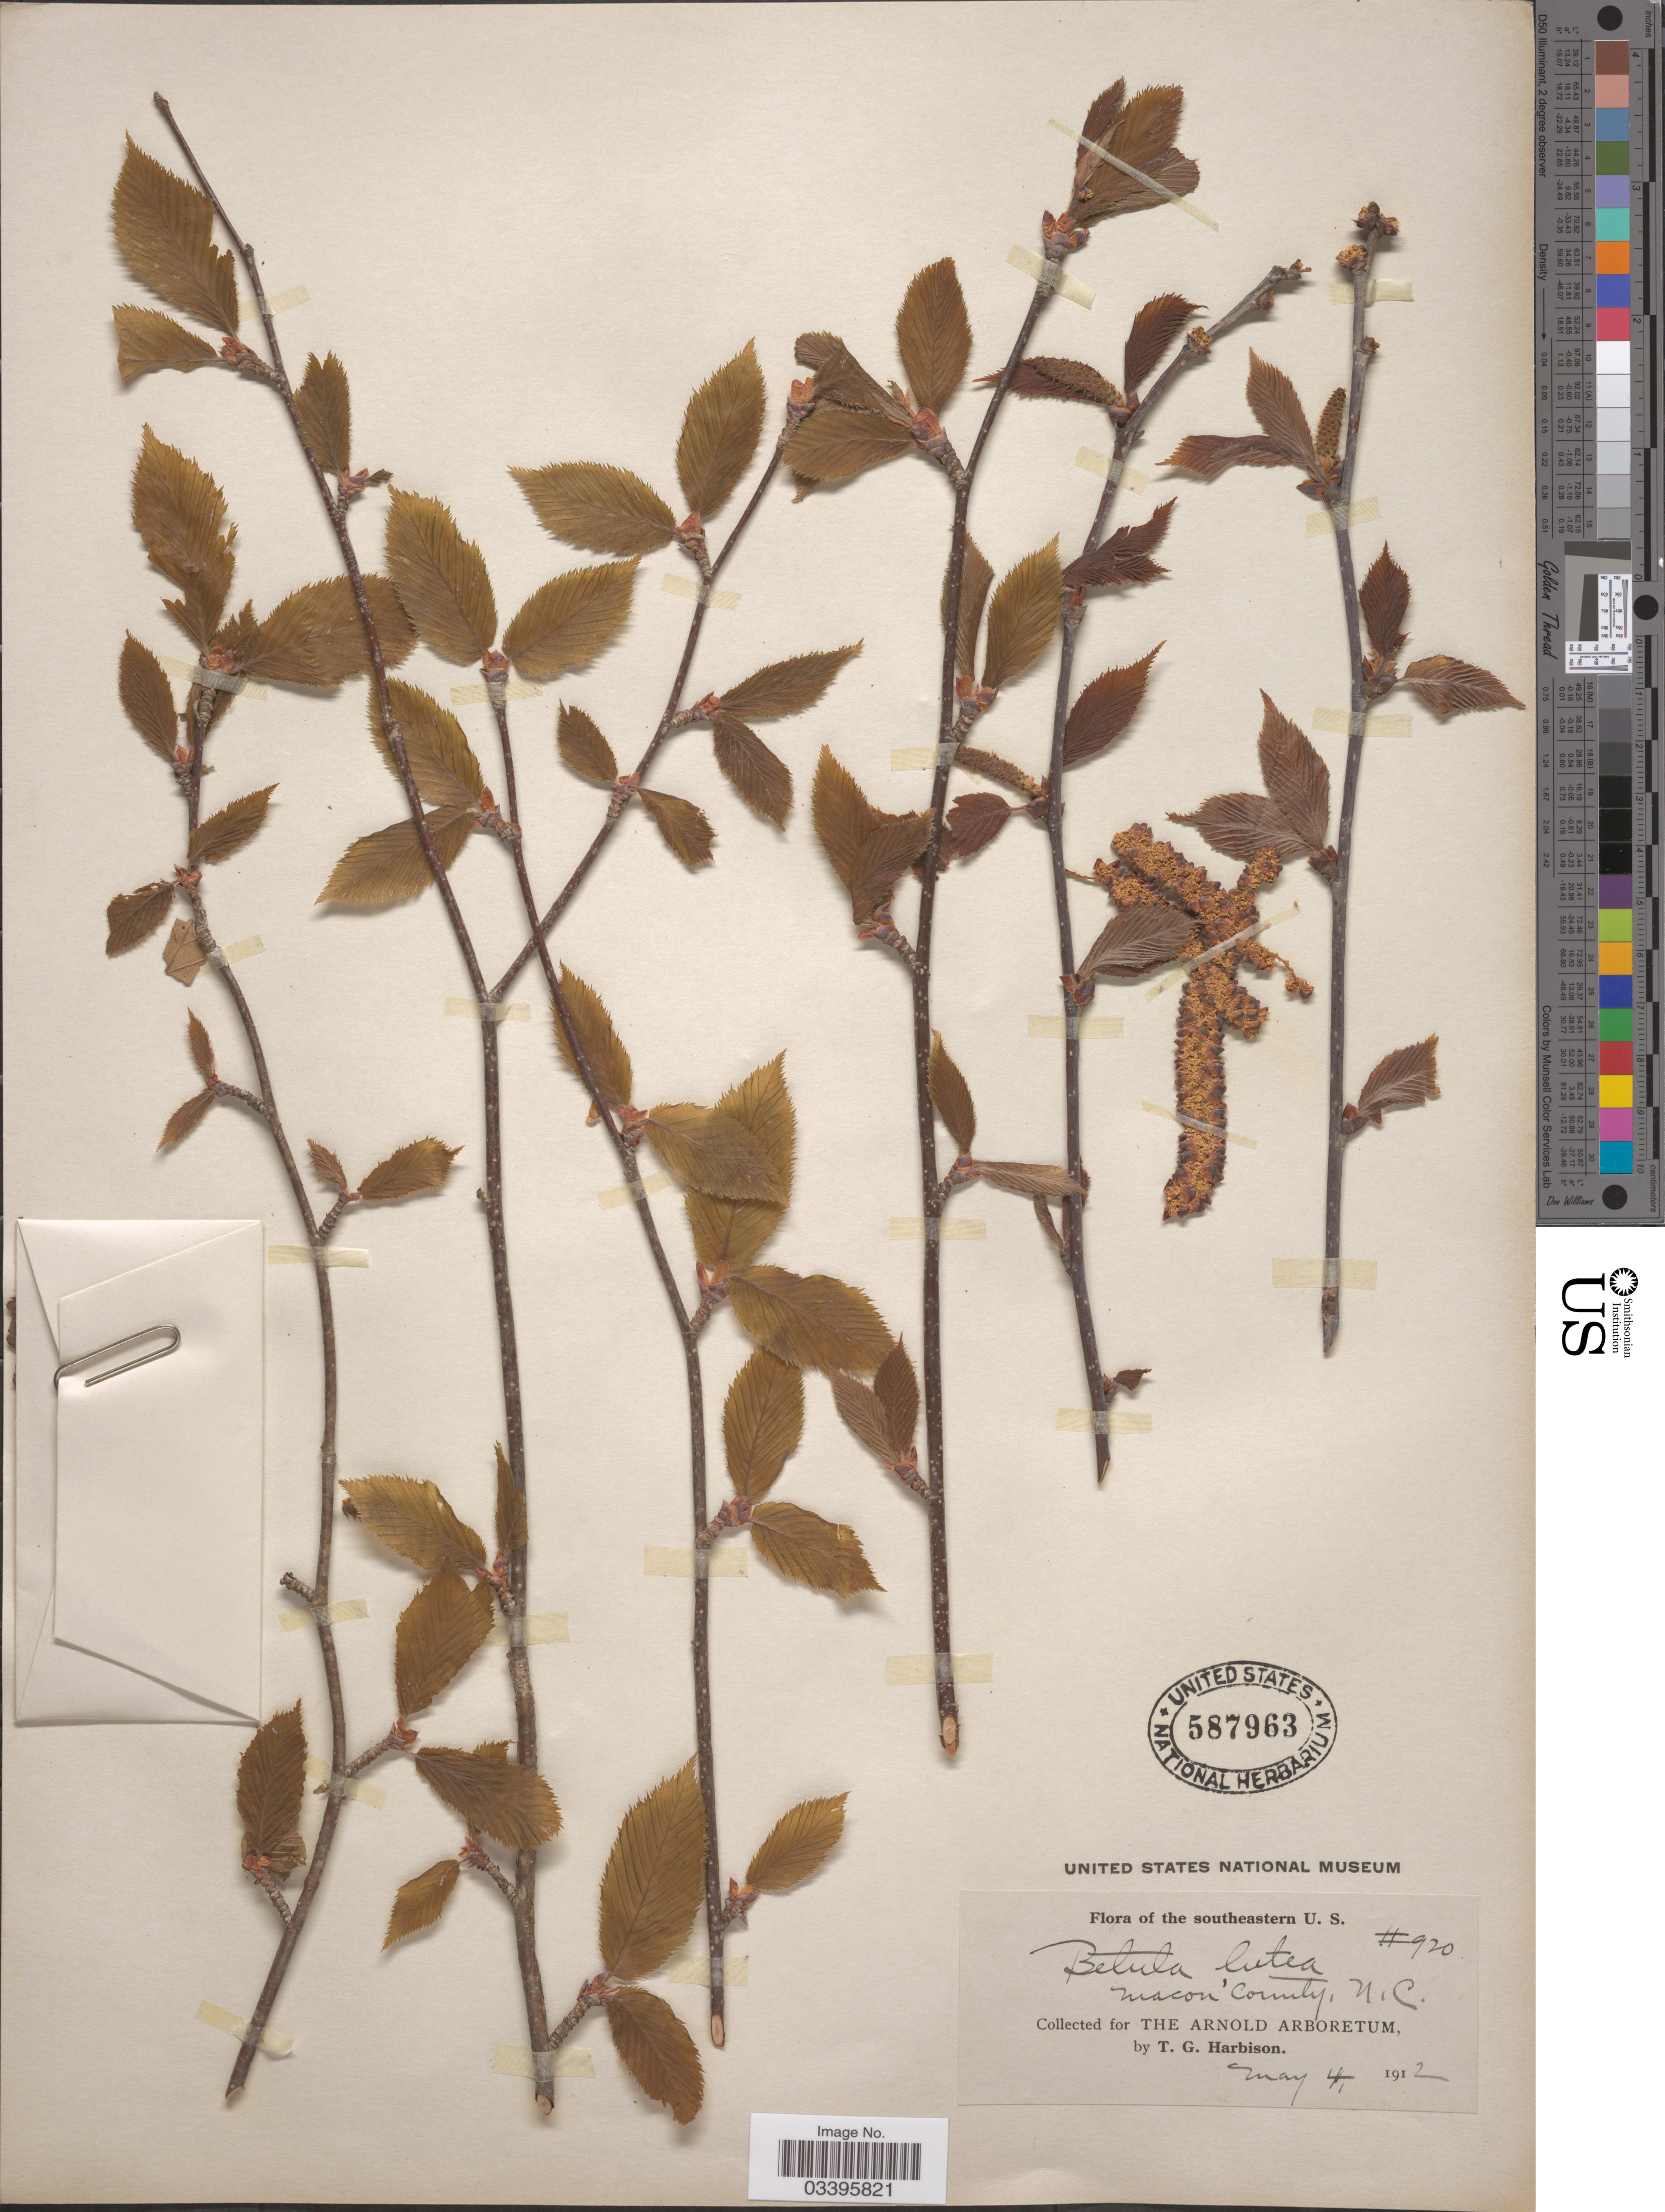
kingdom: Plantae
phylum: Tracheophyta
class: Magnoliopsida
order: Fagales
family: Betulaceae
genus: Betula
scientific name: Betula lutea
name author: F. Michx.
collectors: T. Harbison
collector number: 920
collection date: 1912-05-04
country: United States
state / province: North Carolina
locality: Southeastern U. S. Macon County.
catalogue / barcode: US 587963